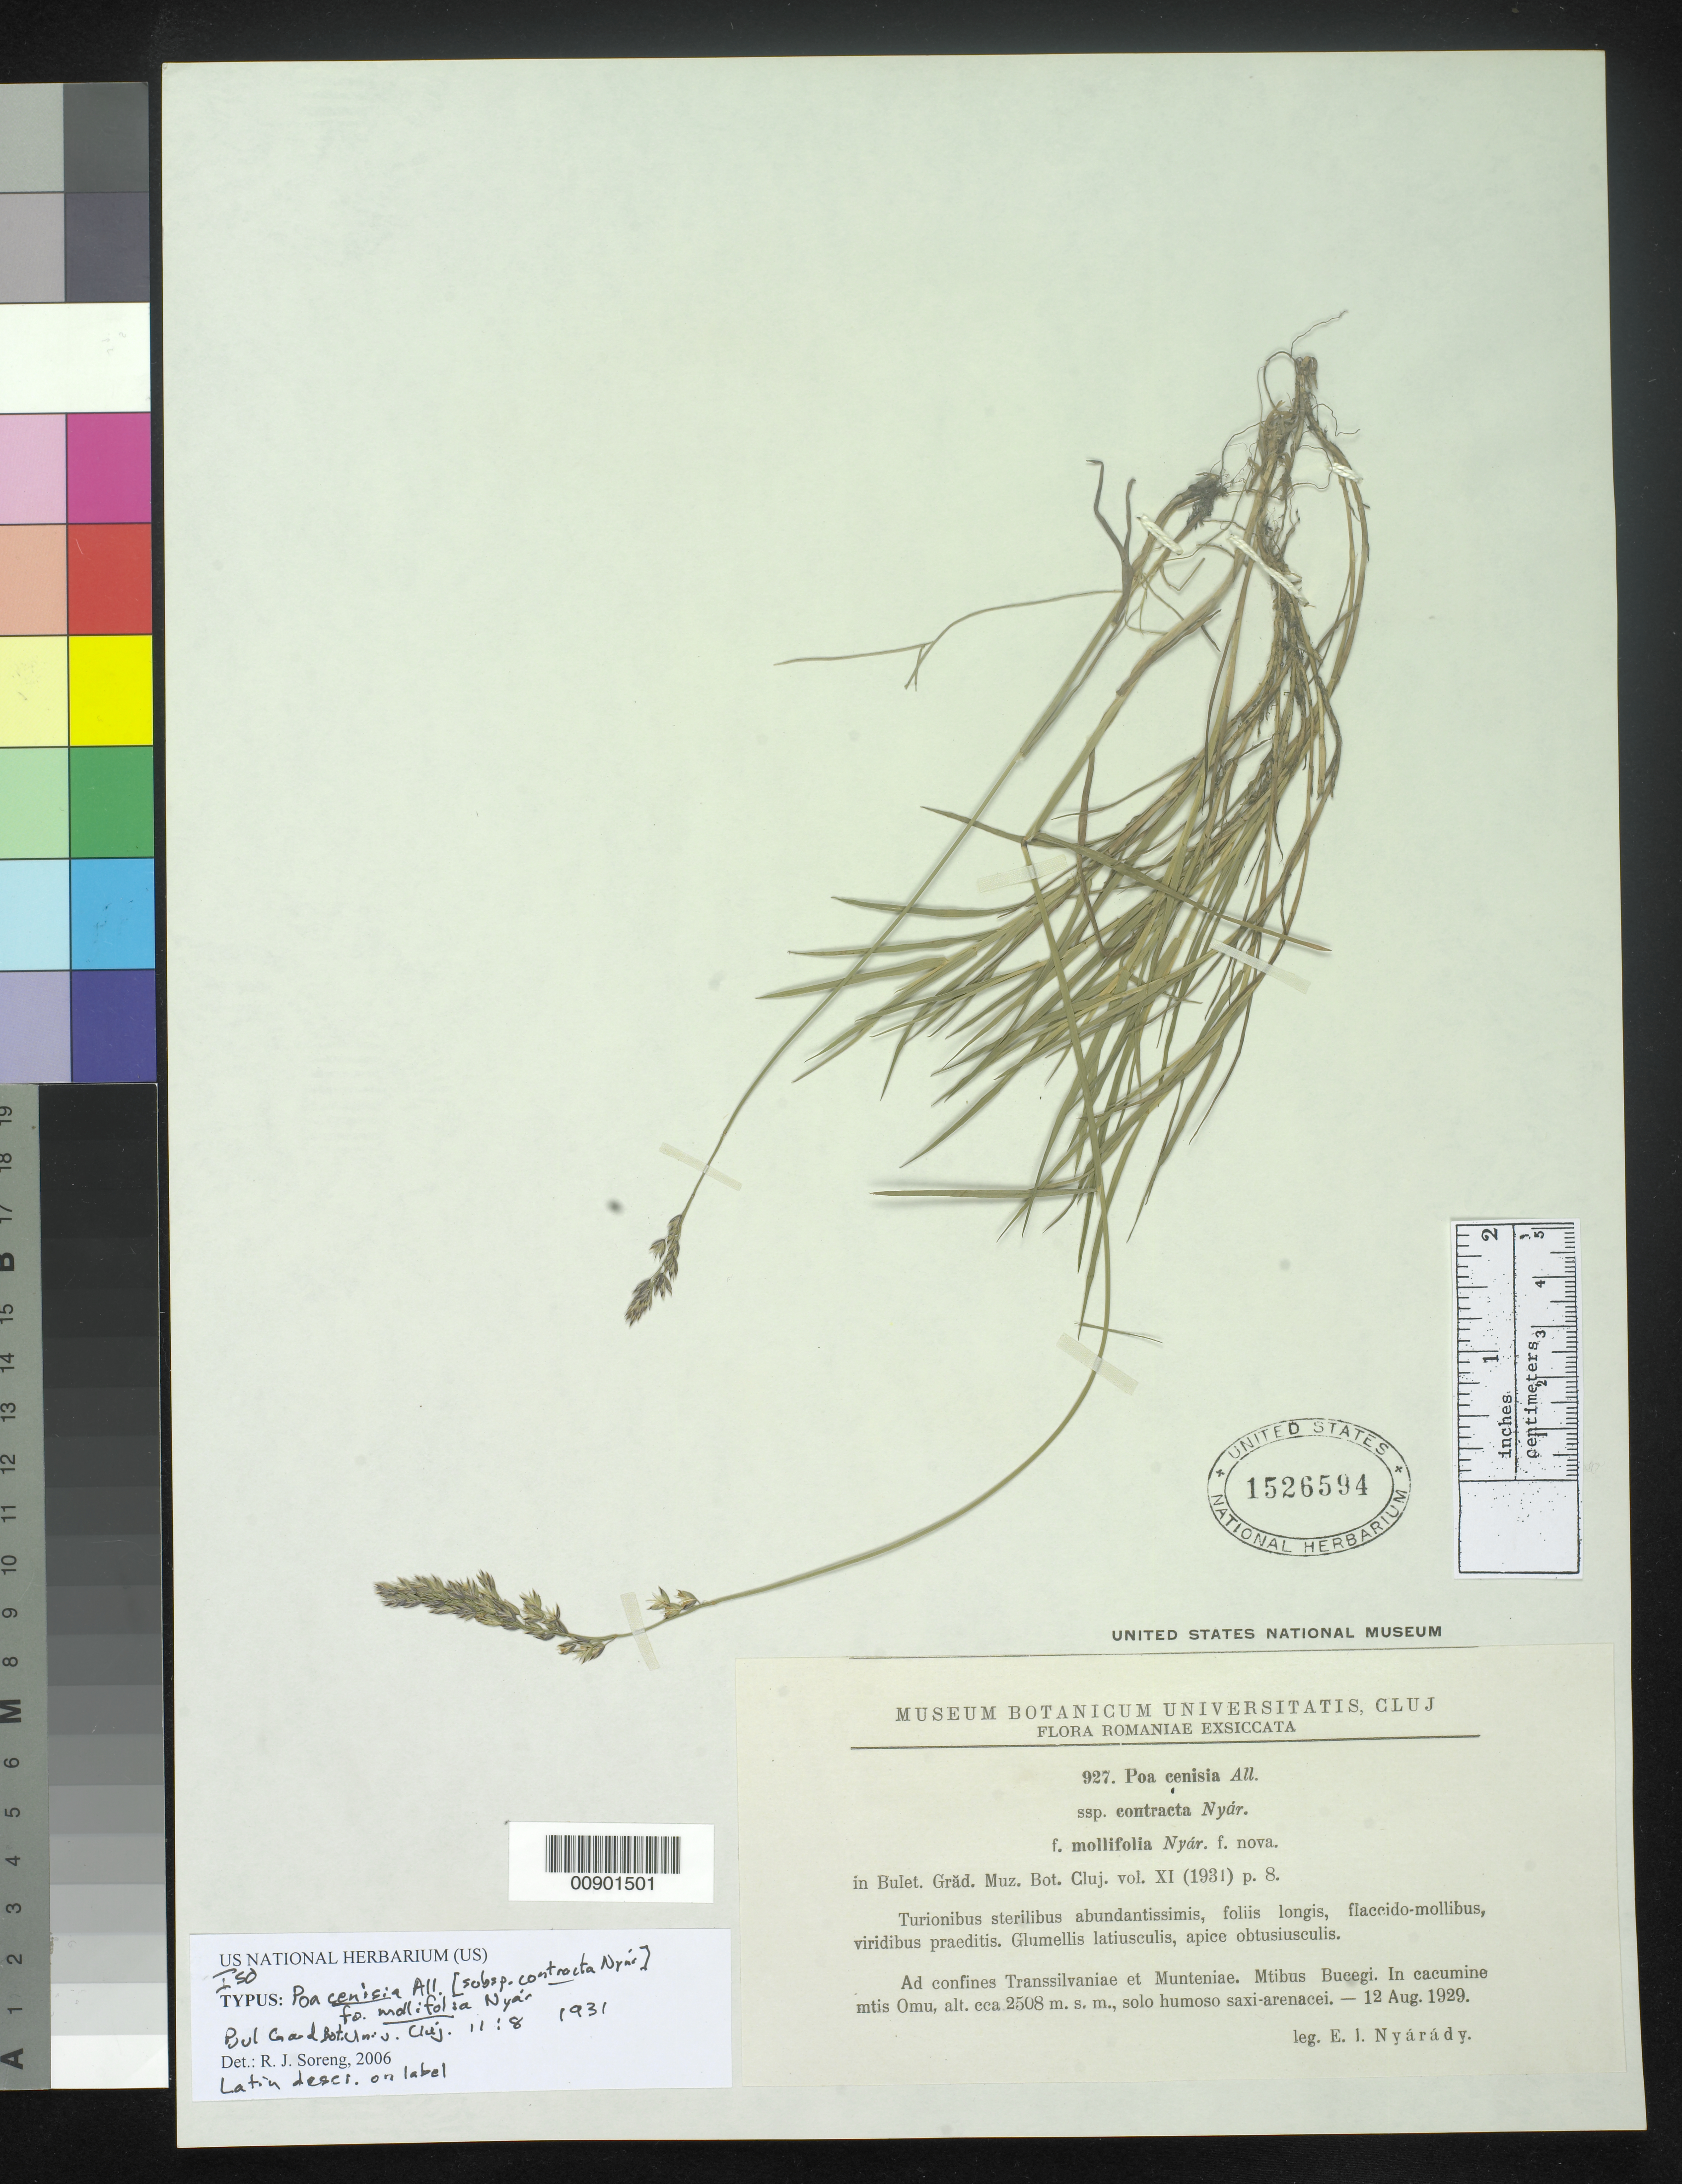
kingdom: Plantae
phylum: Tracheophyta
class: Liliopsida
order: Poales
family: Poaceae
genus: Poa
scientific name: Poa cenisia subsp. contracta f. mollifolia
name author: Nyar.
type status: Isotype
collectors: E. Nyárády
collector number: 927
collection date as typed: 12 Aug 1929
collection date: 1929-08-12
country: Romania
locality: Ad confines Transsilvaniae et Munteniae. Mtibus Bucegi. In cacumine mtis Omu.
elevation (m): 2508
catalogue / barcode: US 1526594